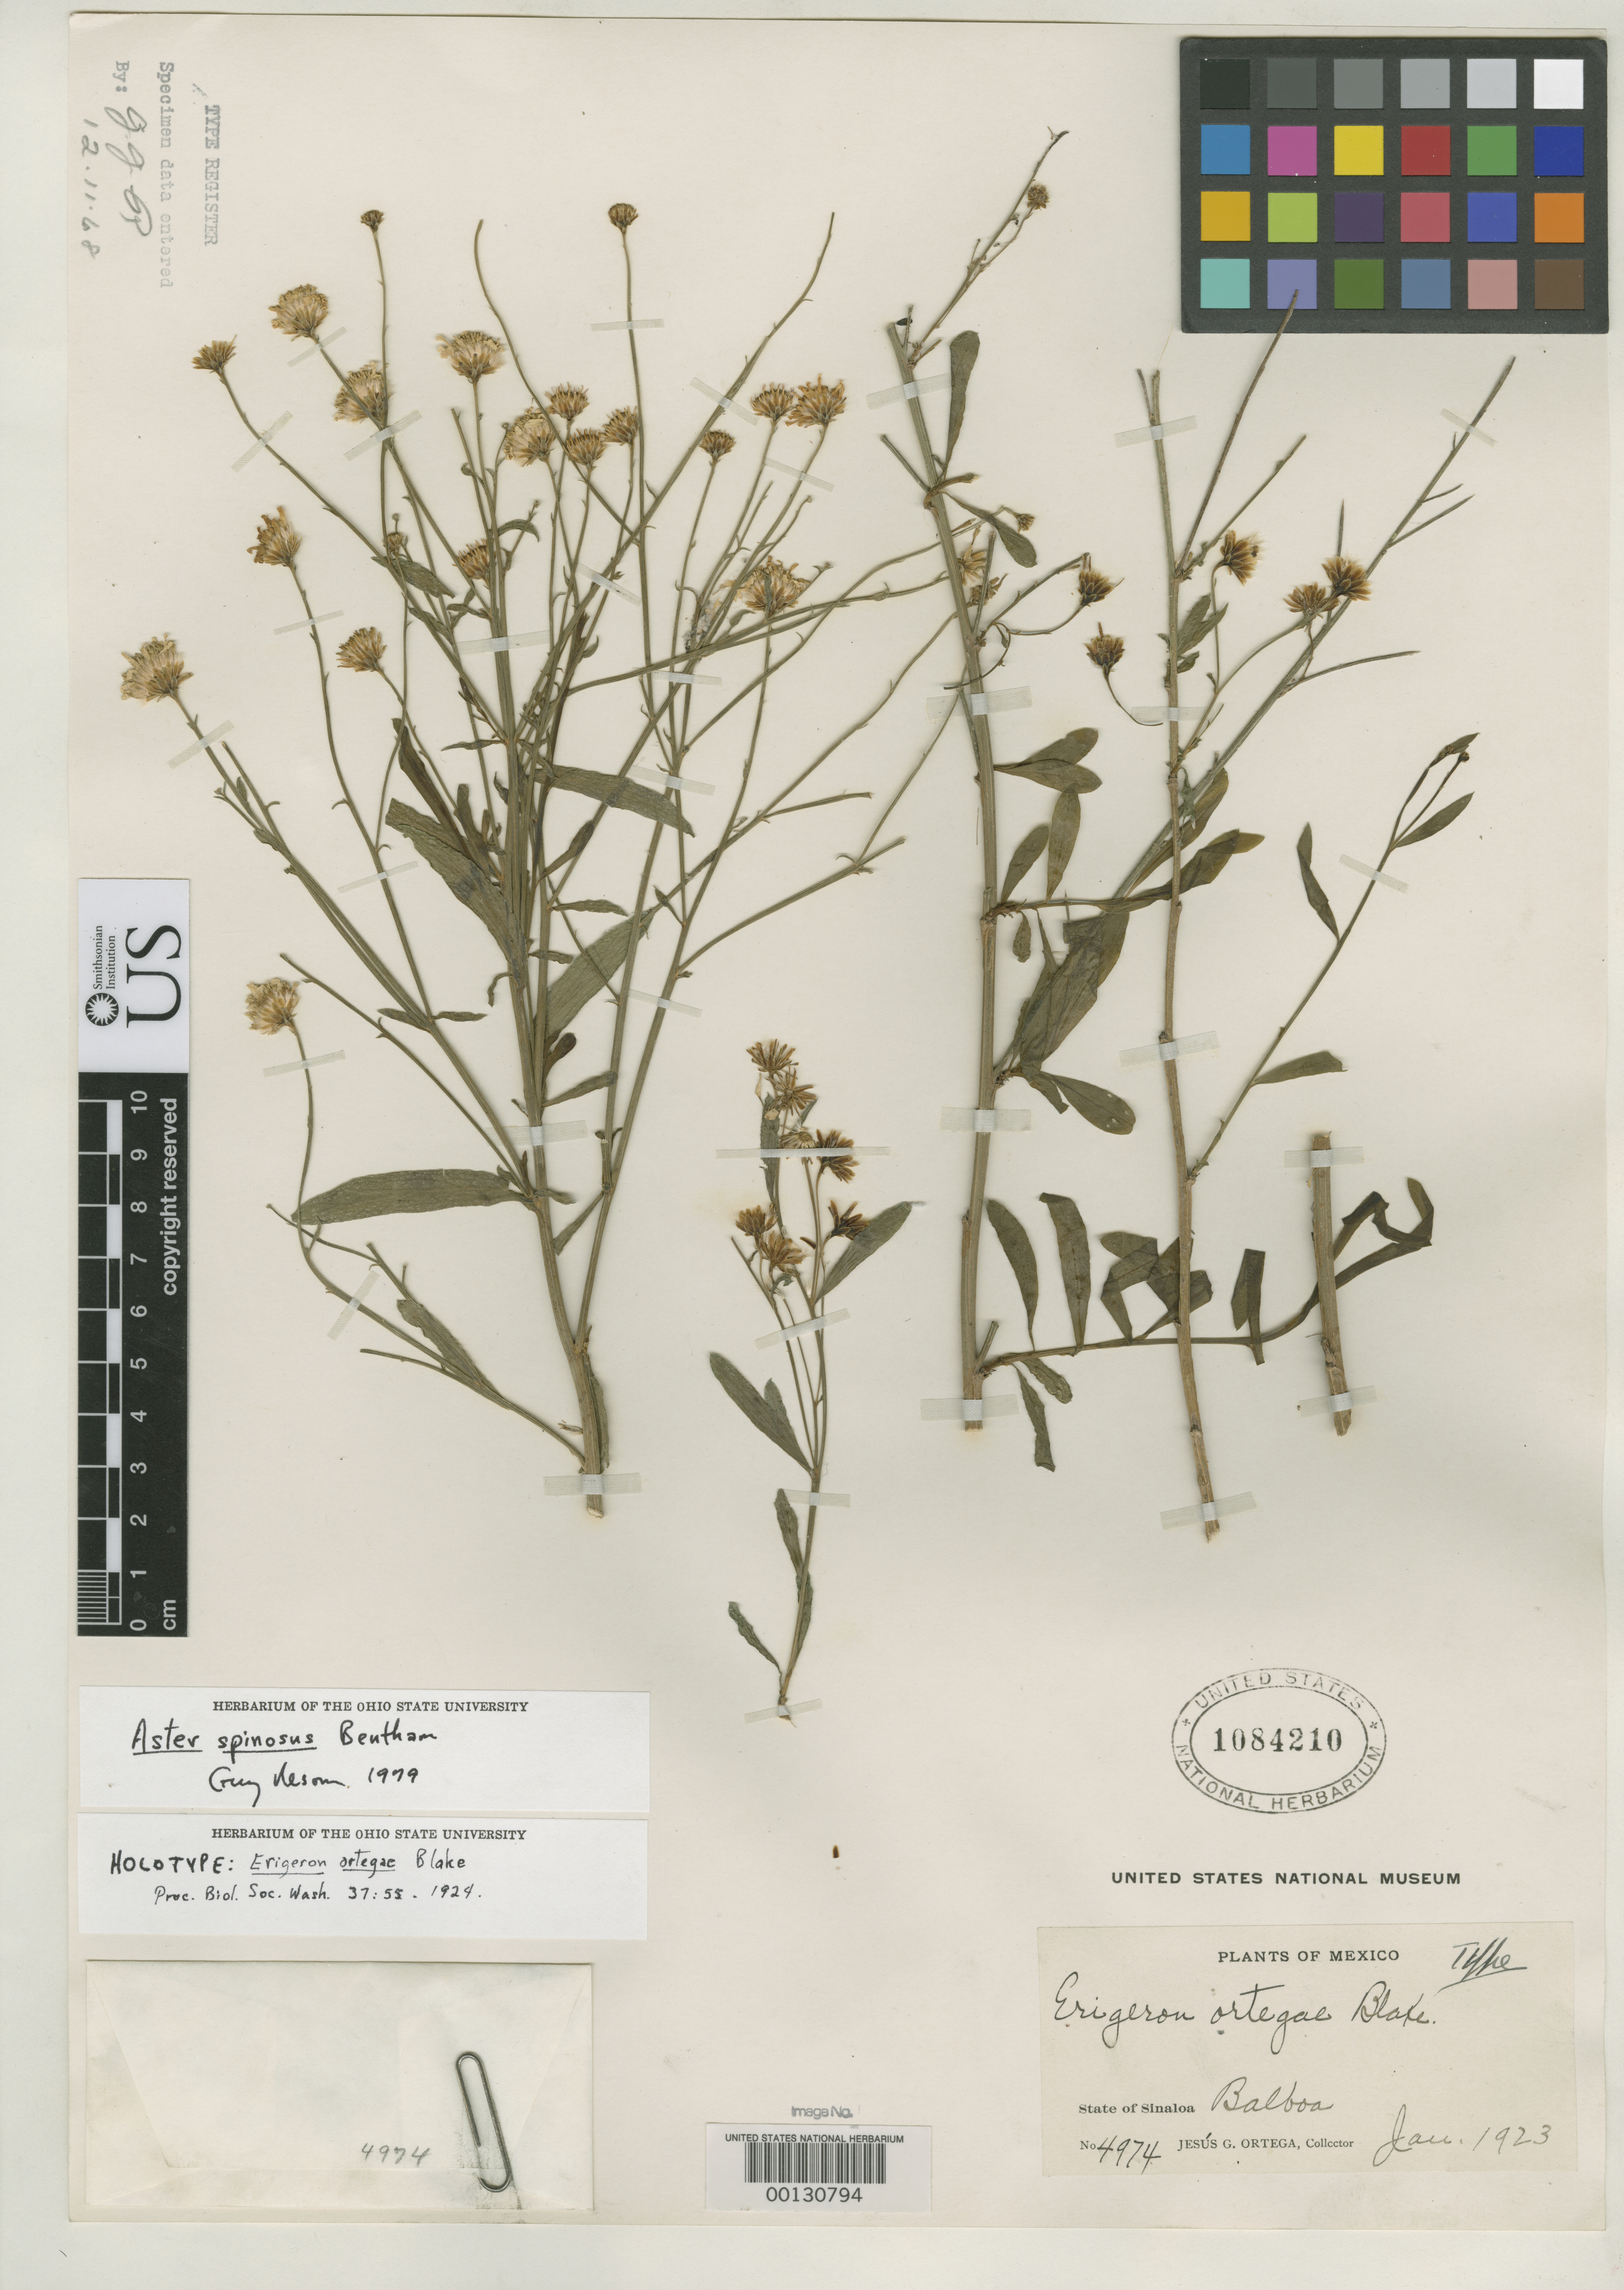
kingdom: Plantae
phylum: Tracheophyta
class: Magnoliopsida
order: Asterales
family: Asteraceae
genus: Erigeron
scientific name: Erigeron ortegae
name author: S.F. Blake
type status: Holotype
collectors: J. Ortega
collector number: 4974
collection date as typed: Jan 1923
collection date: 1923-01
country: Mexico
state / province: Sinaloa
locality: Balboa.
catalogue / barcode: US 1084210